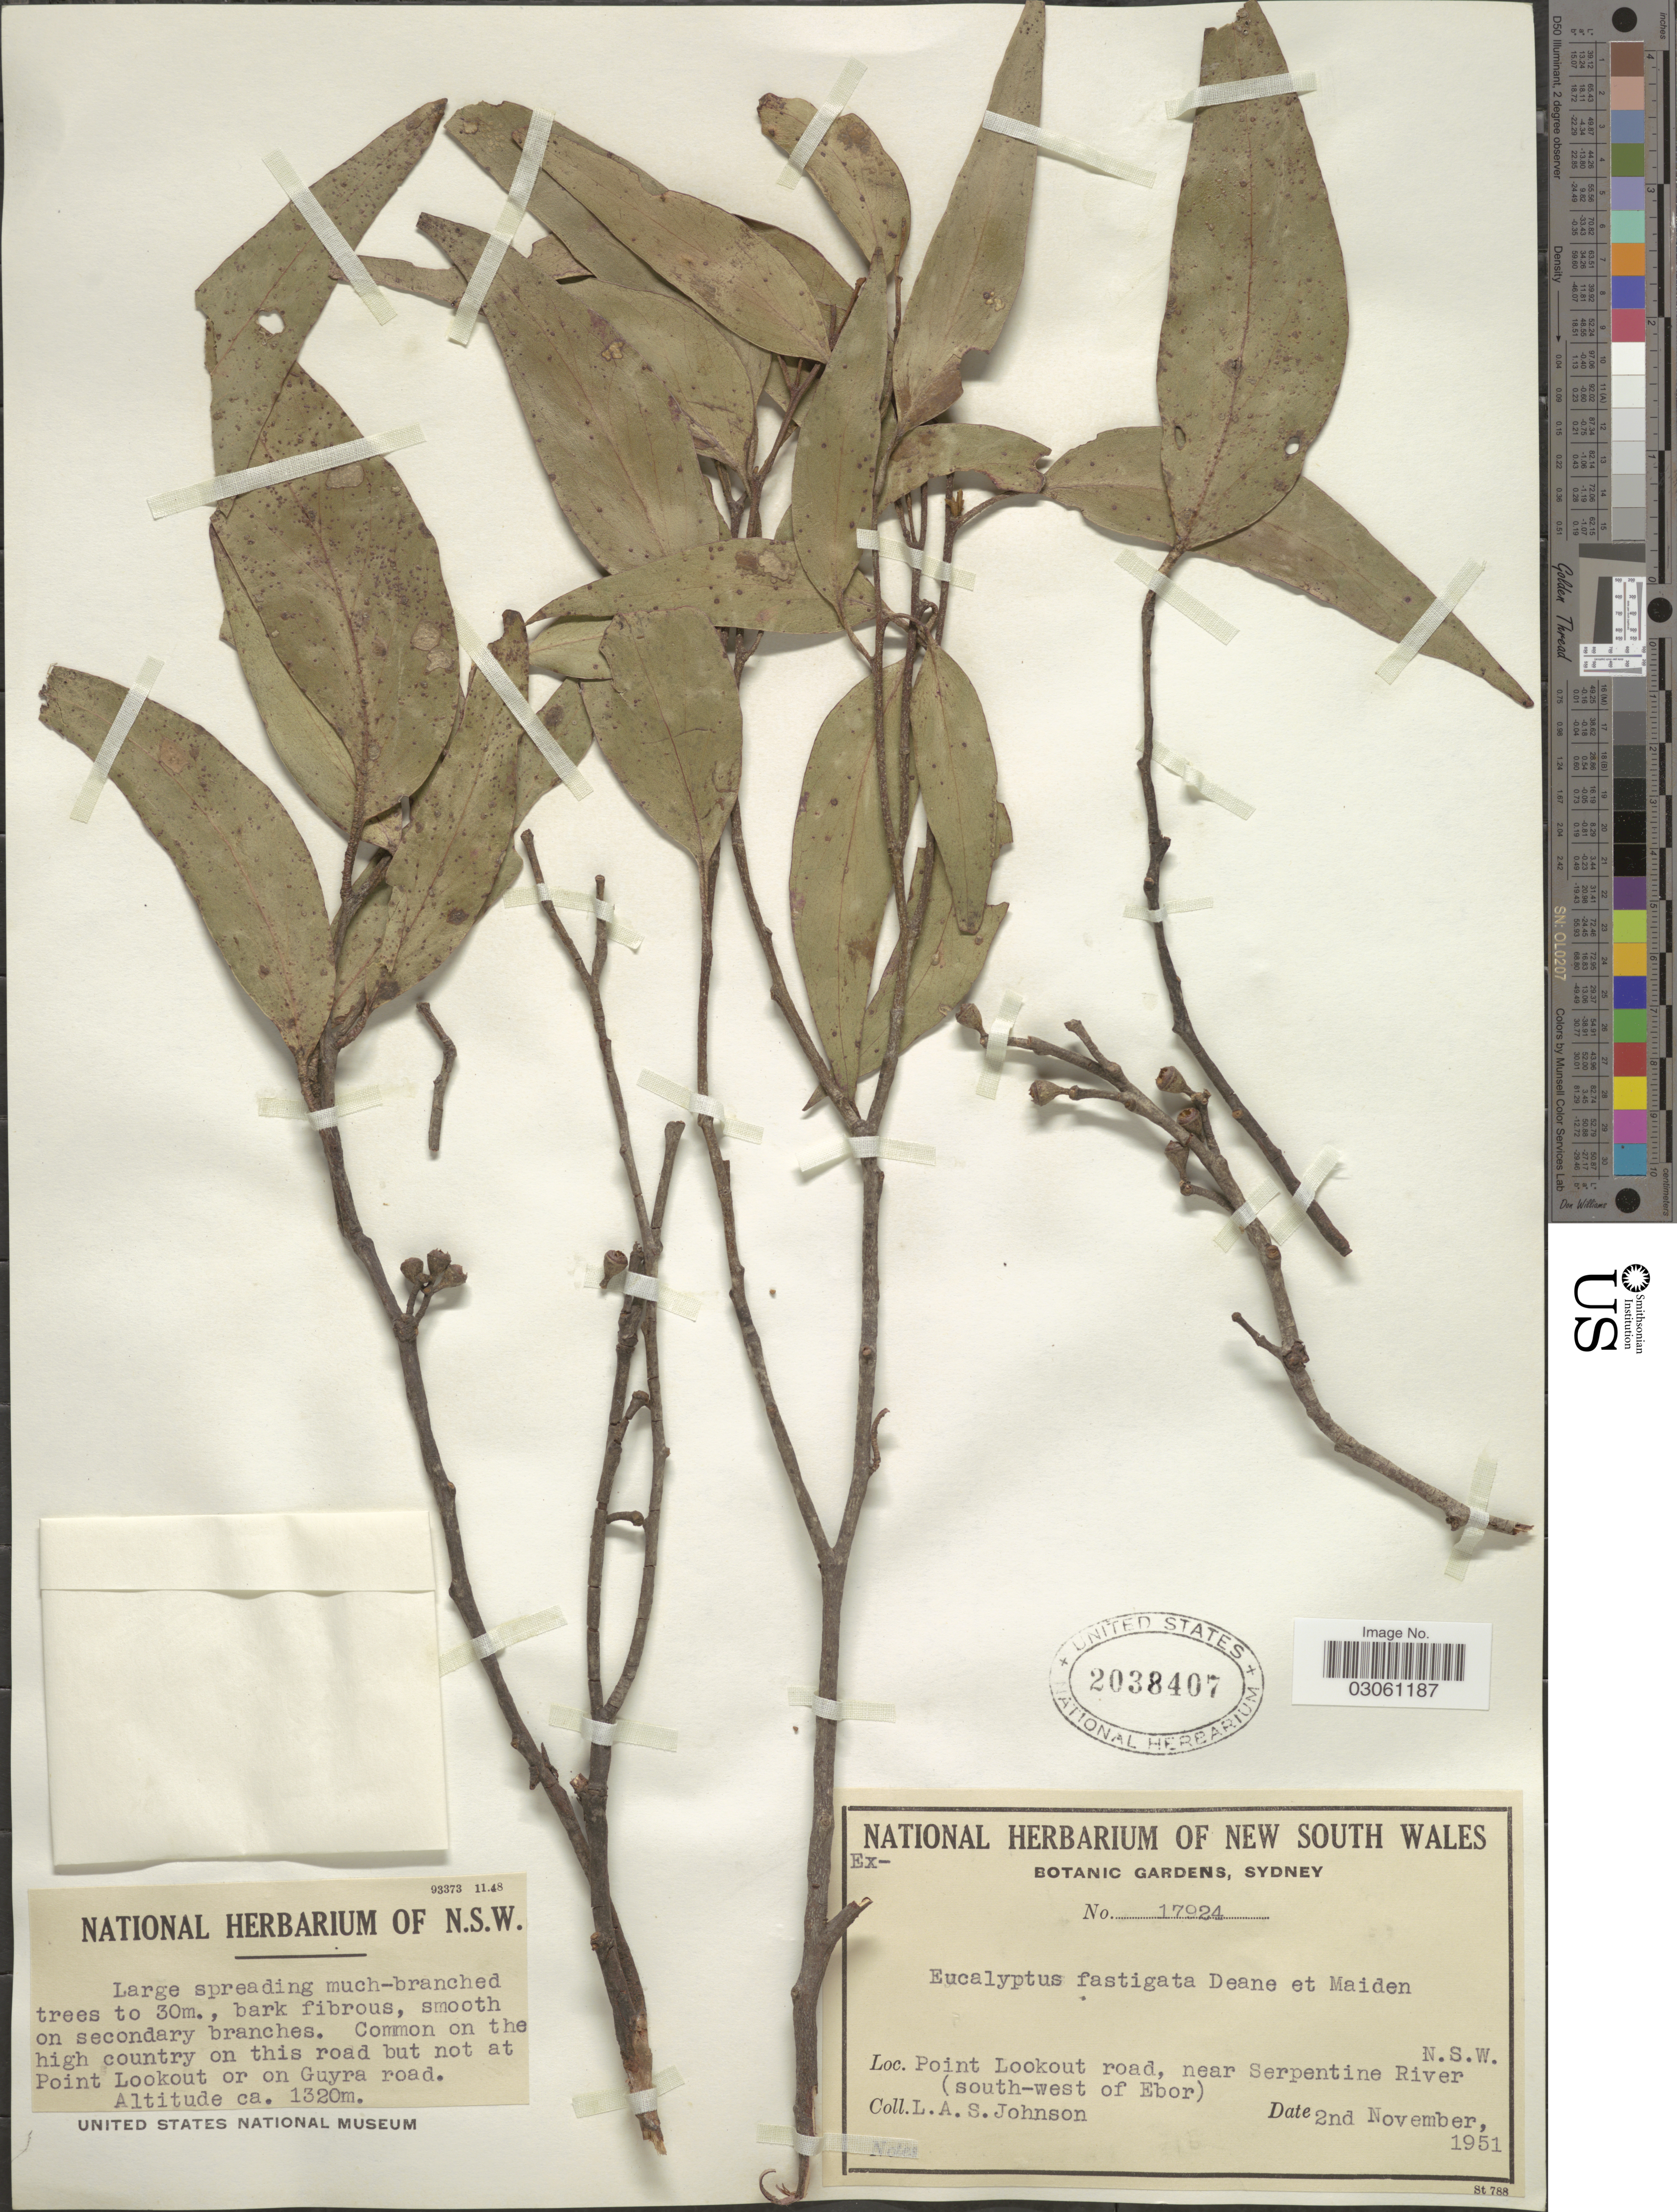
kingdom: Plantae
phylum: Tracheophyta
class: Magnoliopsida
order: Myrtales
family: Myrtaceae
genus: Eucalyptus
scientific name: Eucalyptus fastigata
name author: H. Deane & Maiden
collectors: L. A. S. Johnson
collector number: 17924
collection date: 1951-11-02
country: Australia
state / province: New South Wales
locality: On the high country on this road but not at Point Lookout or on Guyra road. Point Lookout road, near Serpentine River (south-west of Ebor). N.S.W.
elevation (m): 1320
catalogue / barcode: US 2038407